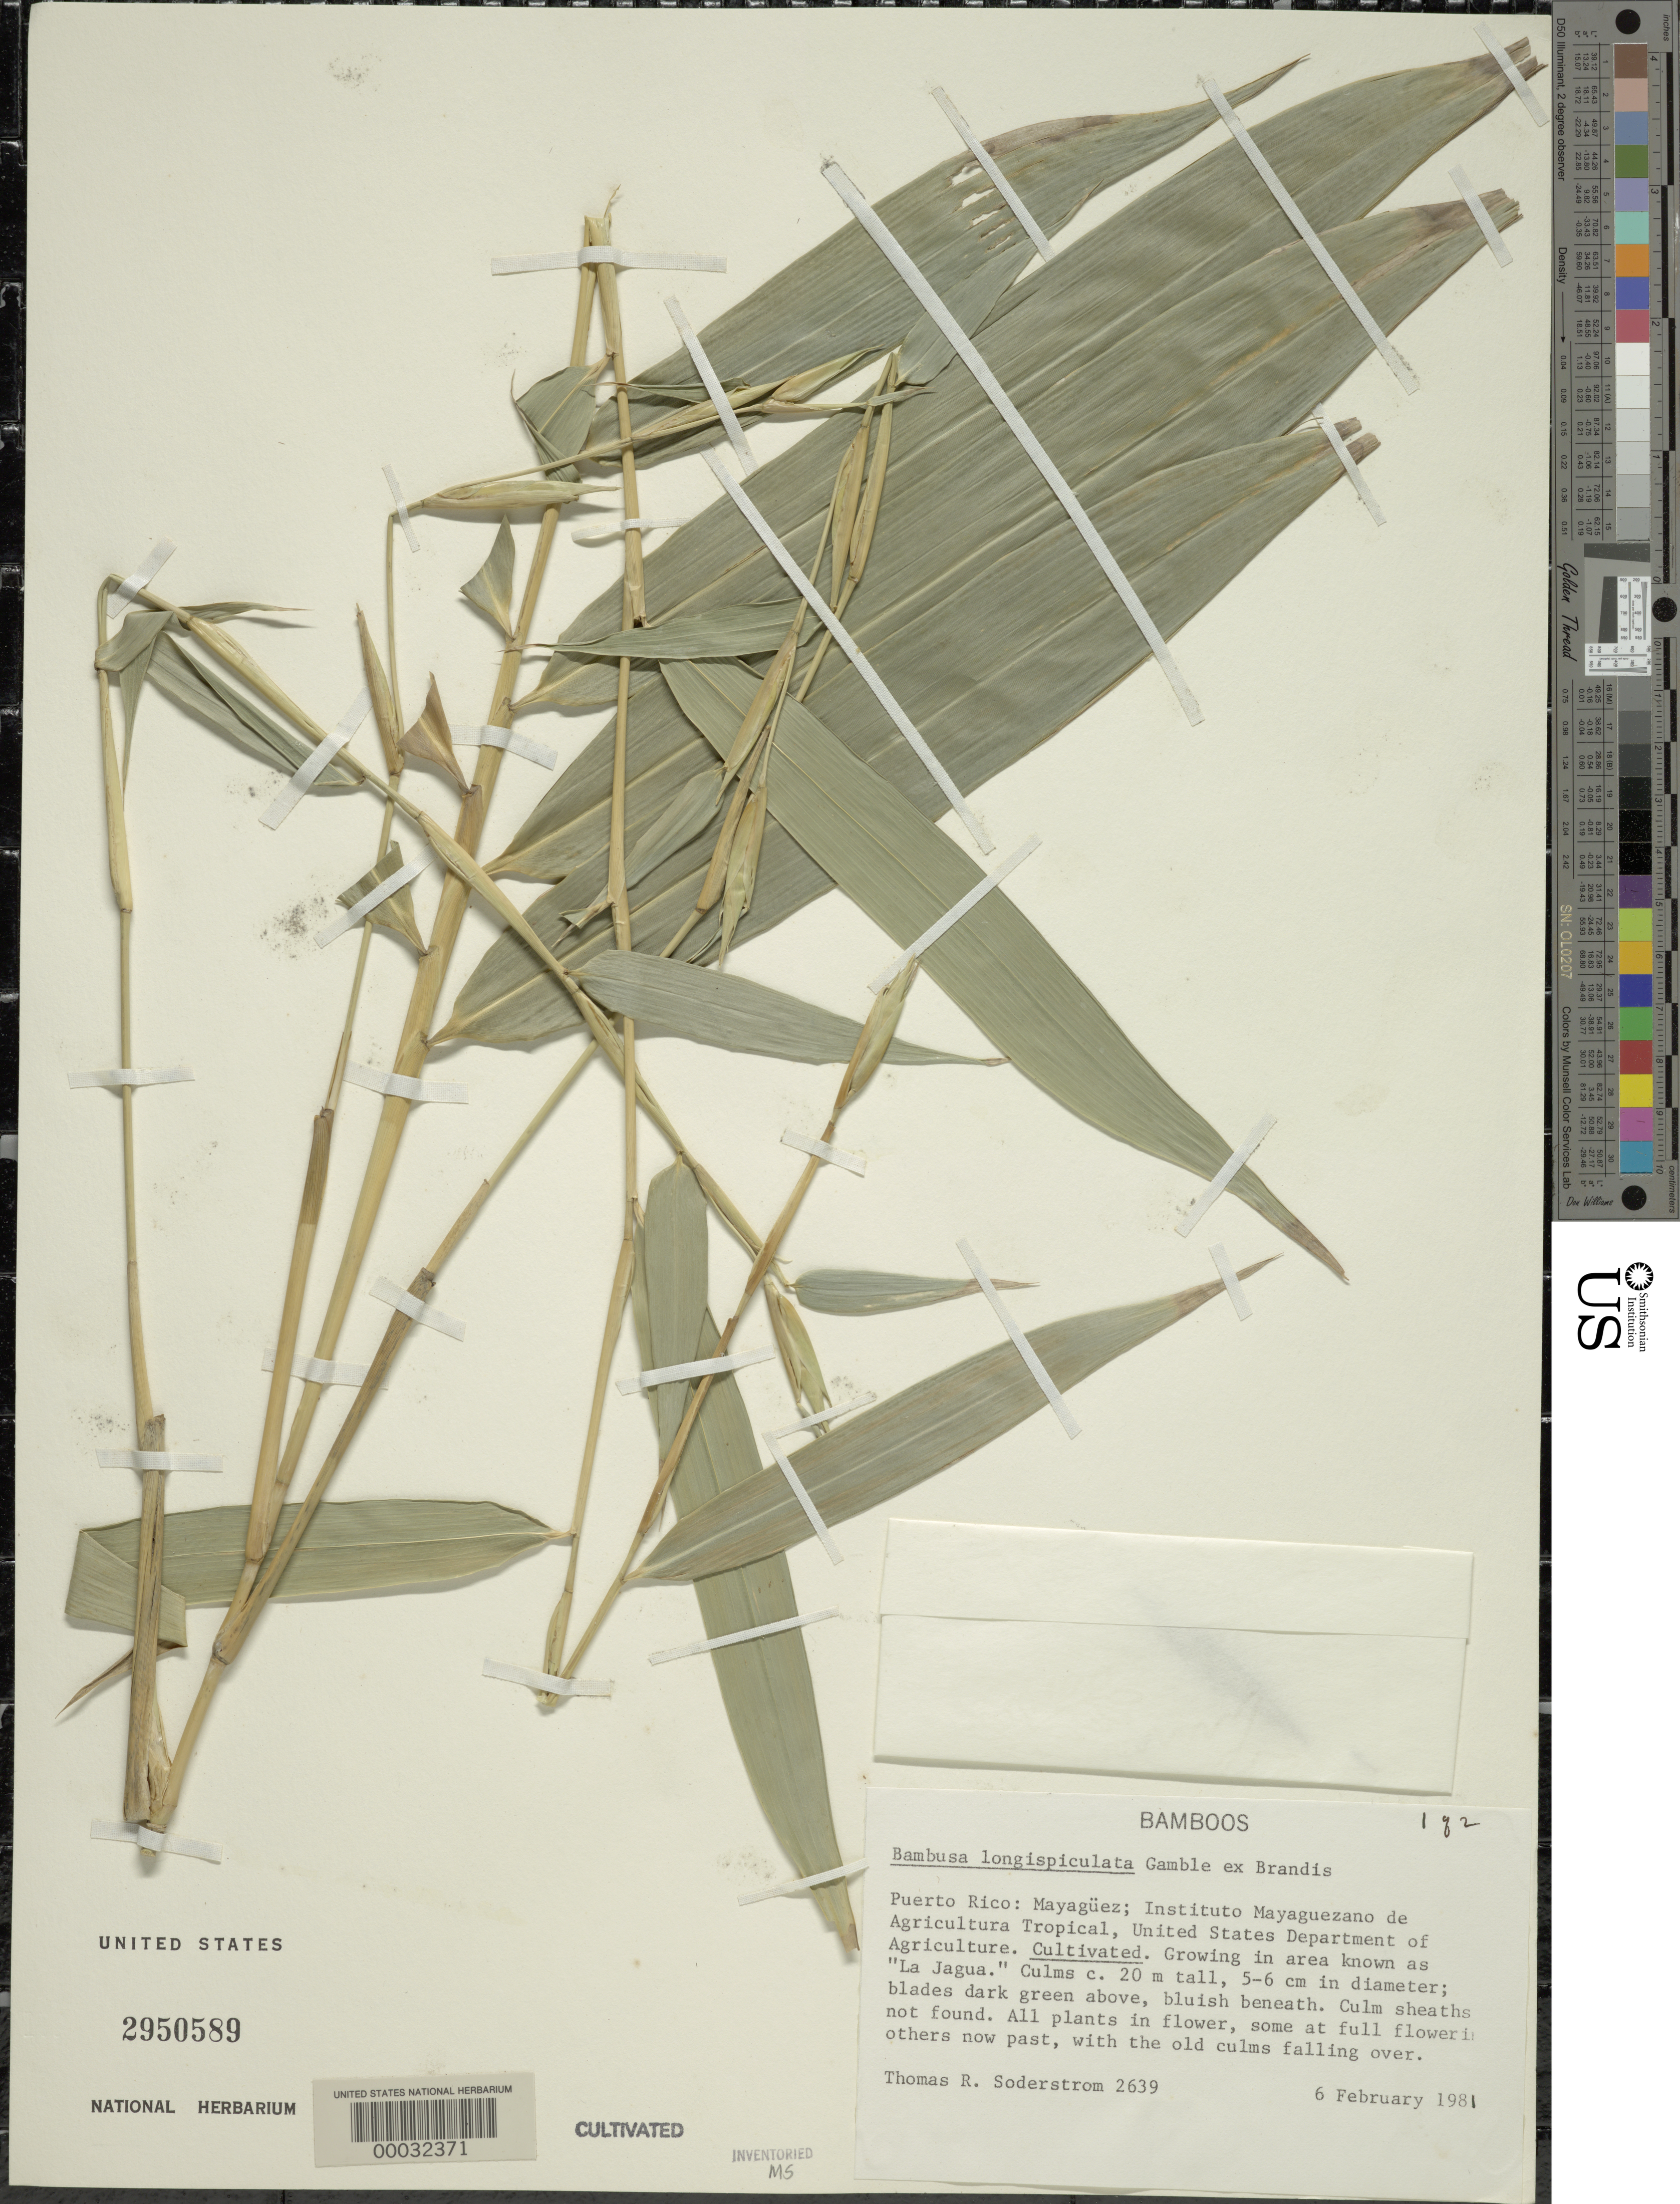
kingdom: Plantae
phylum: Tracheophyta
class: Liliopsida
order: Poales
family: Poaceae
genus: Bambusa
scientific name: Bambusa longispiculata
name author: Gamble ex Brandis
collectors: T. R. Soderstrom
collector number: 2639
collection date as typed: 06 Feb 1981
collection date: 1981-02-06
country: Puerto Rico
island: Greater Antilles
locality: Federal experimental station-mayaguez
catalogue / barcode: US 2950589